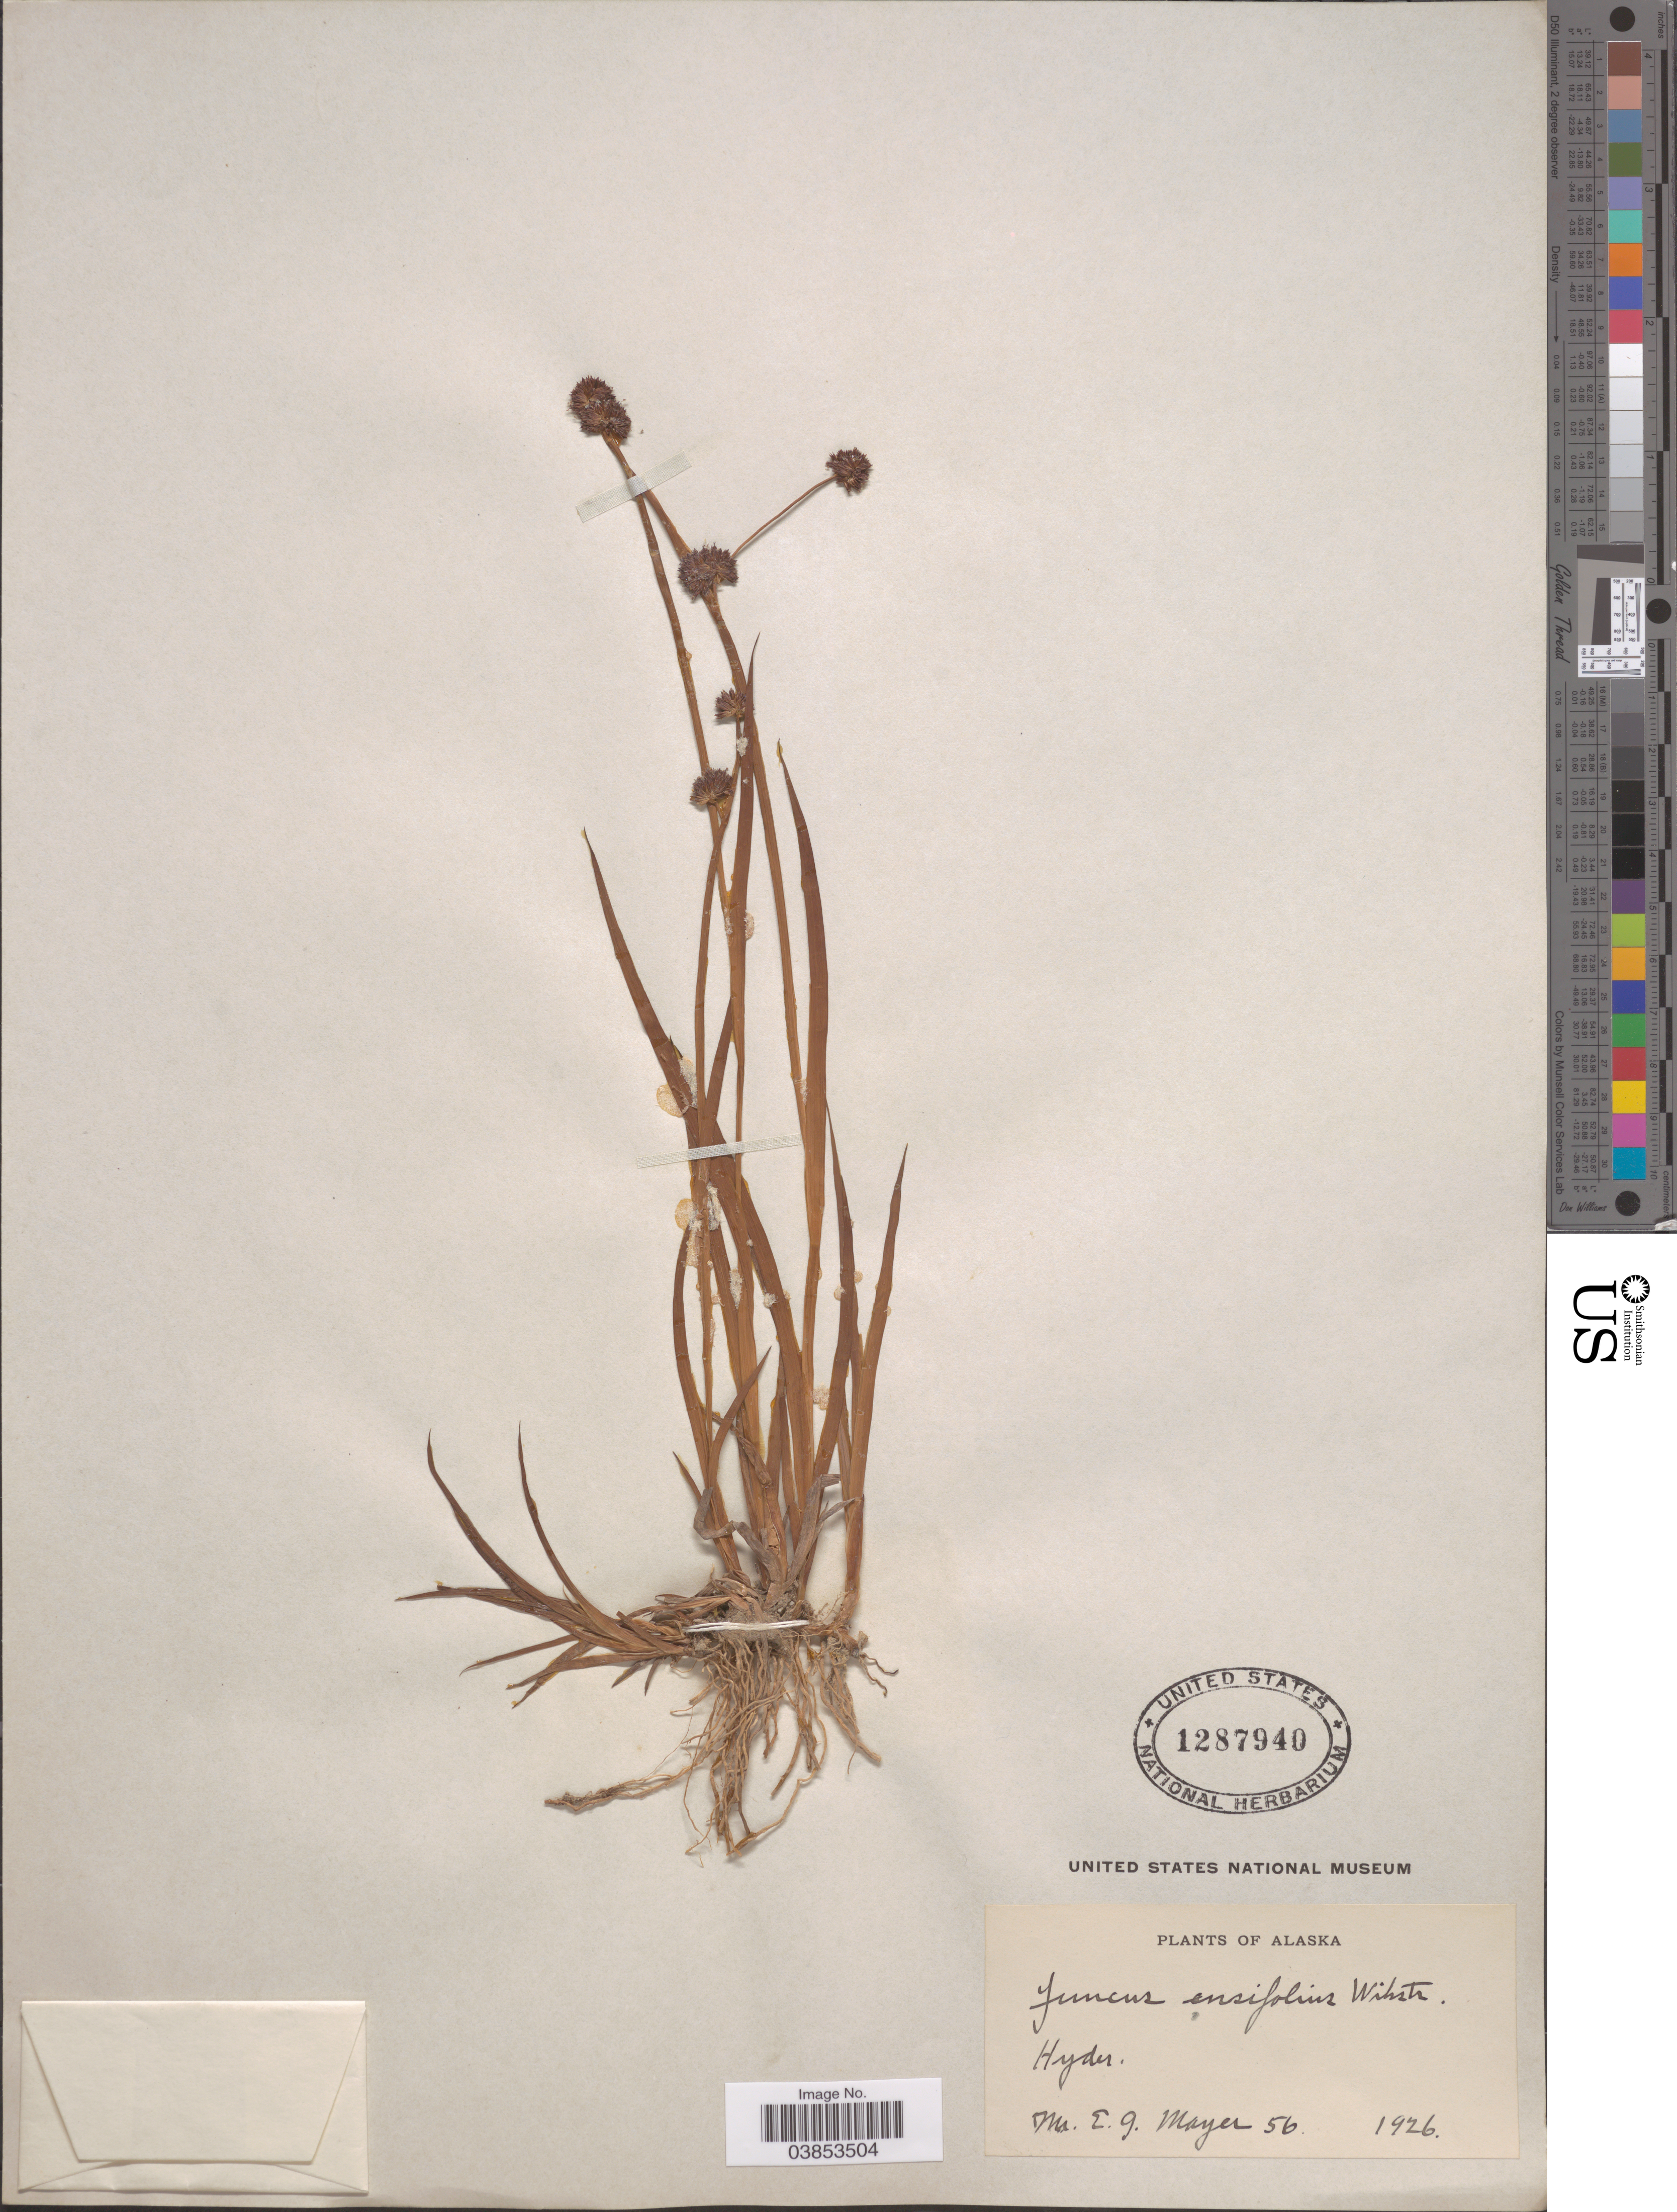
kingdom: Plantae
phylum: Tracheophyta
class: Liliopsida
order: Poales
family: Juncaceae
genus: Juncus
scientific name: Juncus ensifolius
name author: Wikstr.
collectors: E. Mayer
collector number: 56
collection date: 1926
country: United States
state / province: Alaska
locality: Hyder.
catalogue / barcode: US 1287940